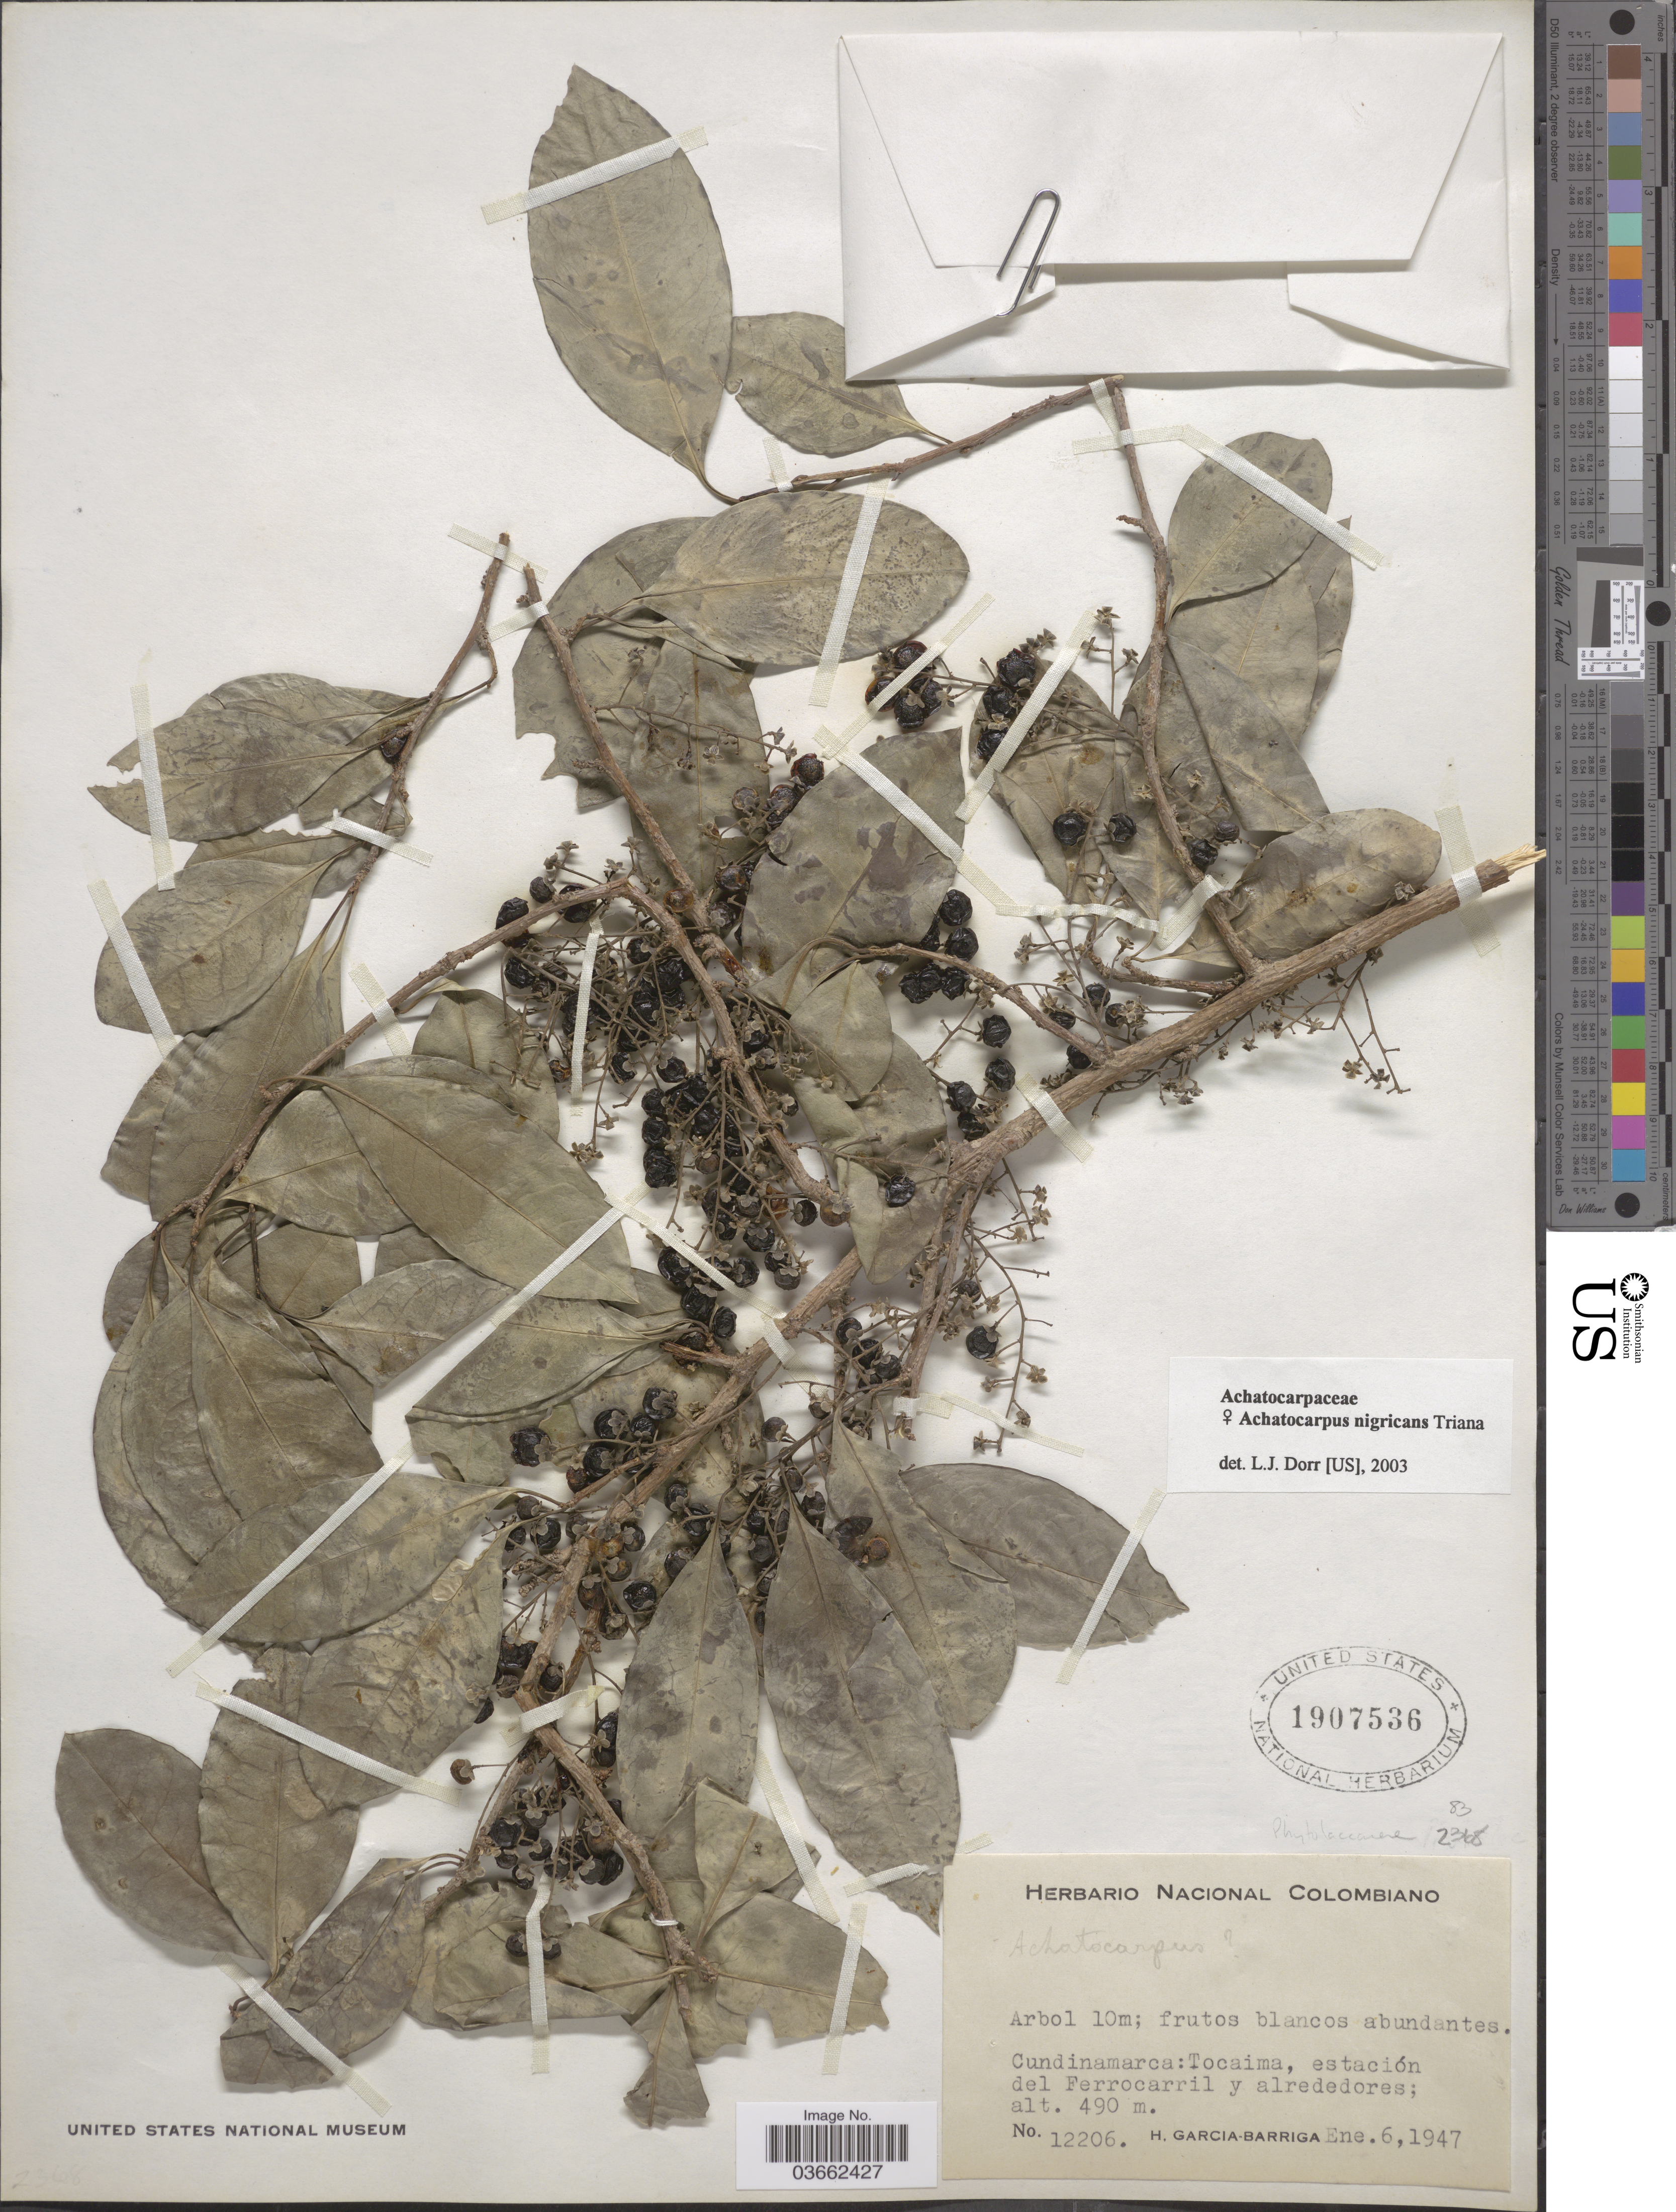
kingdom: Plantae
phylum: Tracheophyta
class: Magnoliopsida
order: Caryophyllales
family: Achatocarpaceae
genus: Achatocarpus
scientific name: Achatocarpus nigricans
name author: Triana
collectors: H. García Barriga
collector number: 12206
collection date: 1947-01-06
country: Colombia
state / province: Cundinamarca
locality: Tocaima, estación del Ferrocarril y alrededores.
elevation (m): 490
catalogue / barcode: US 1907536